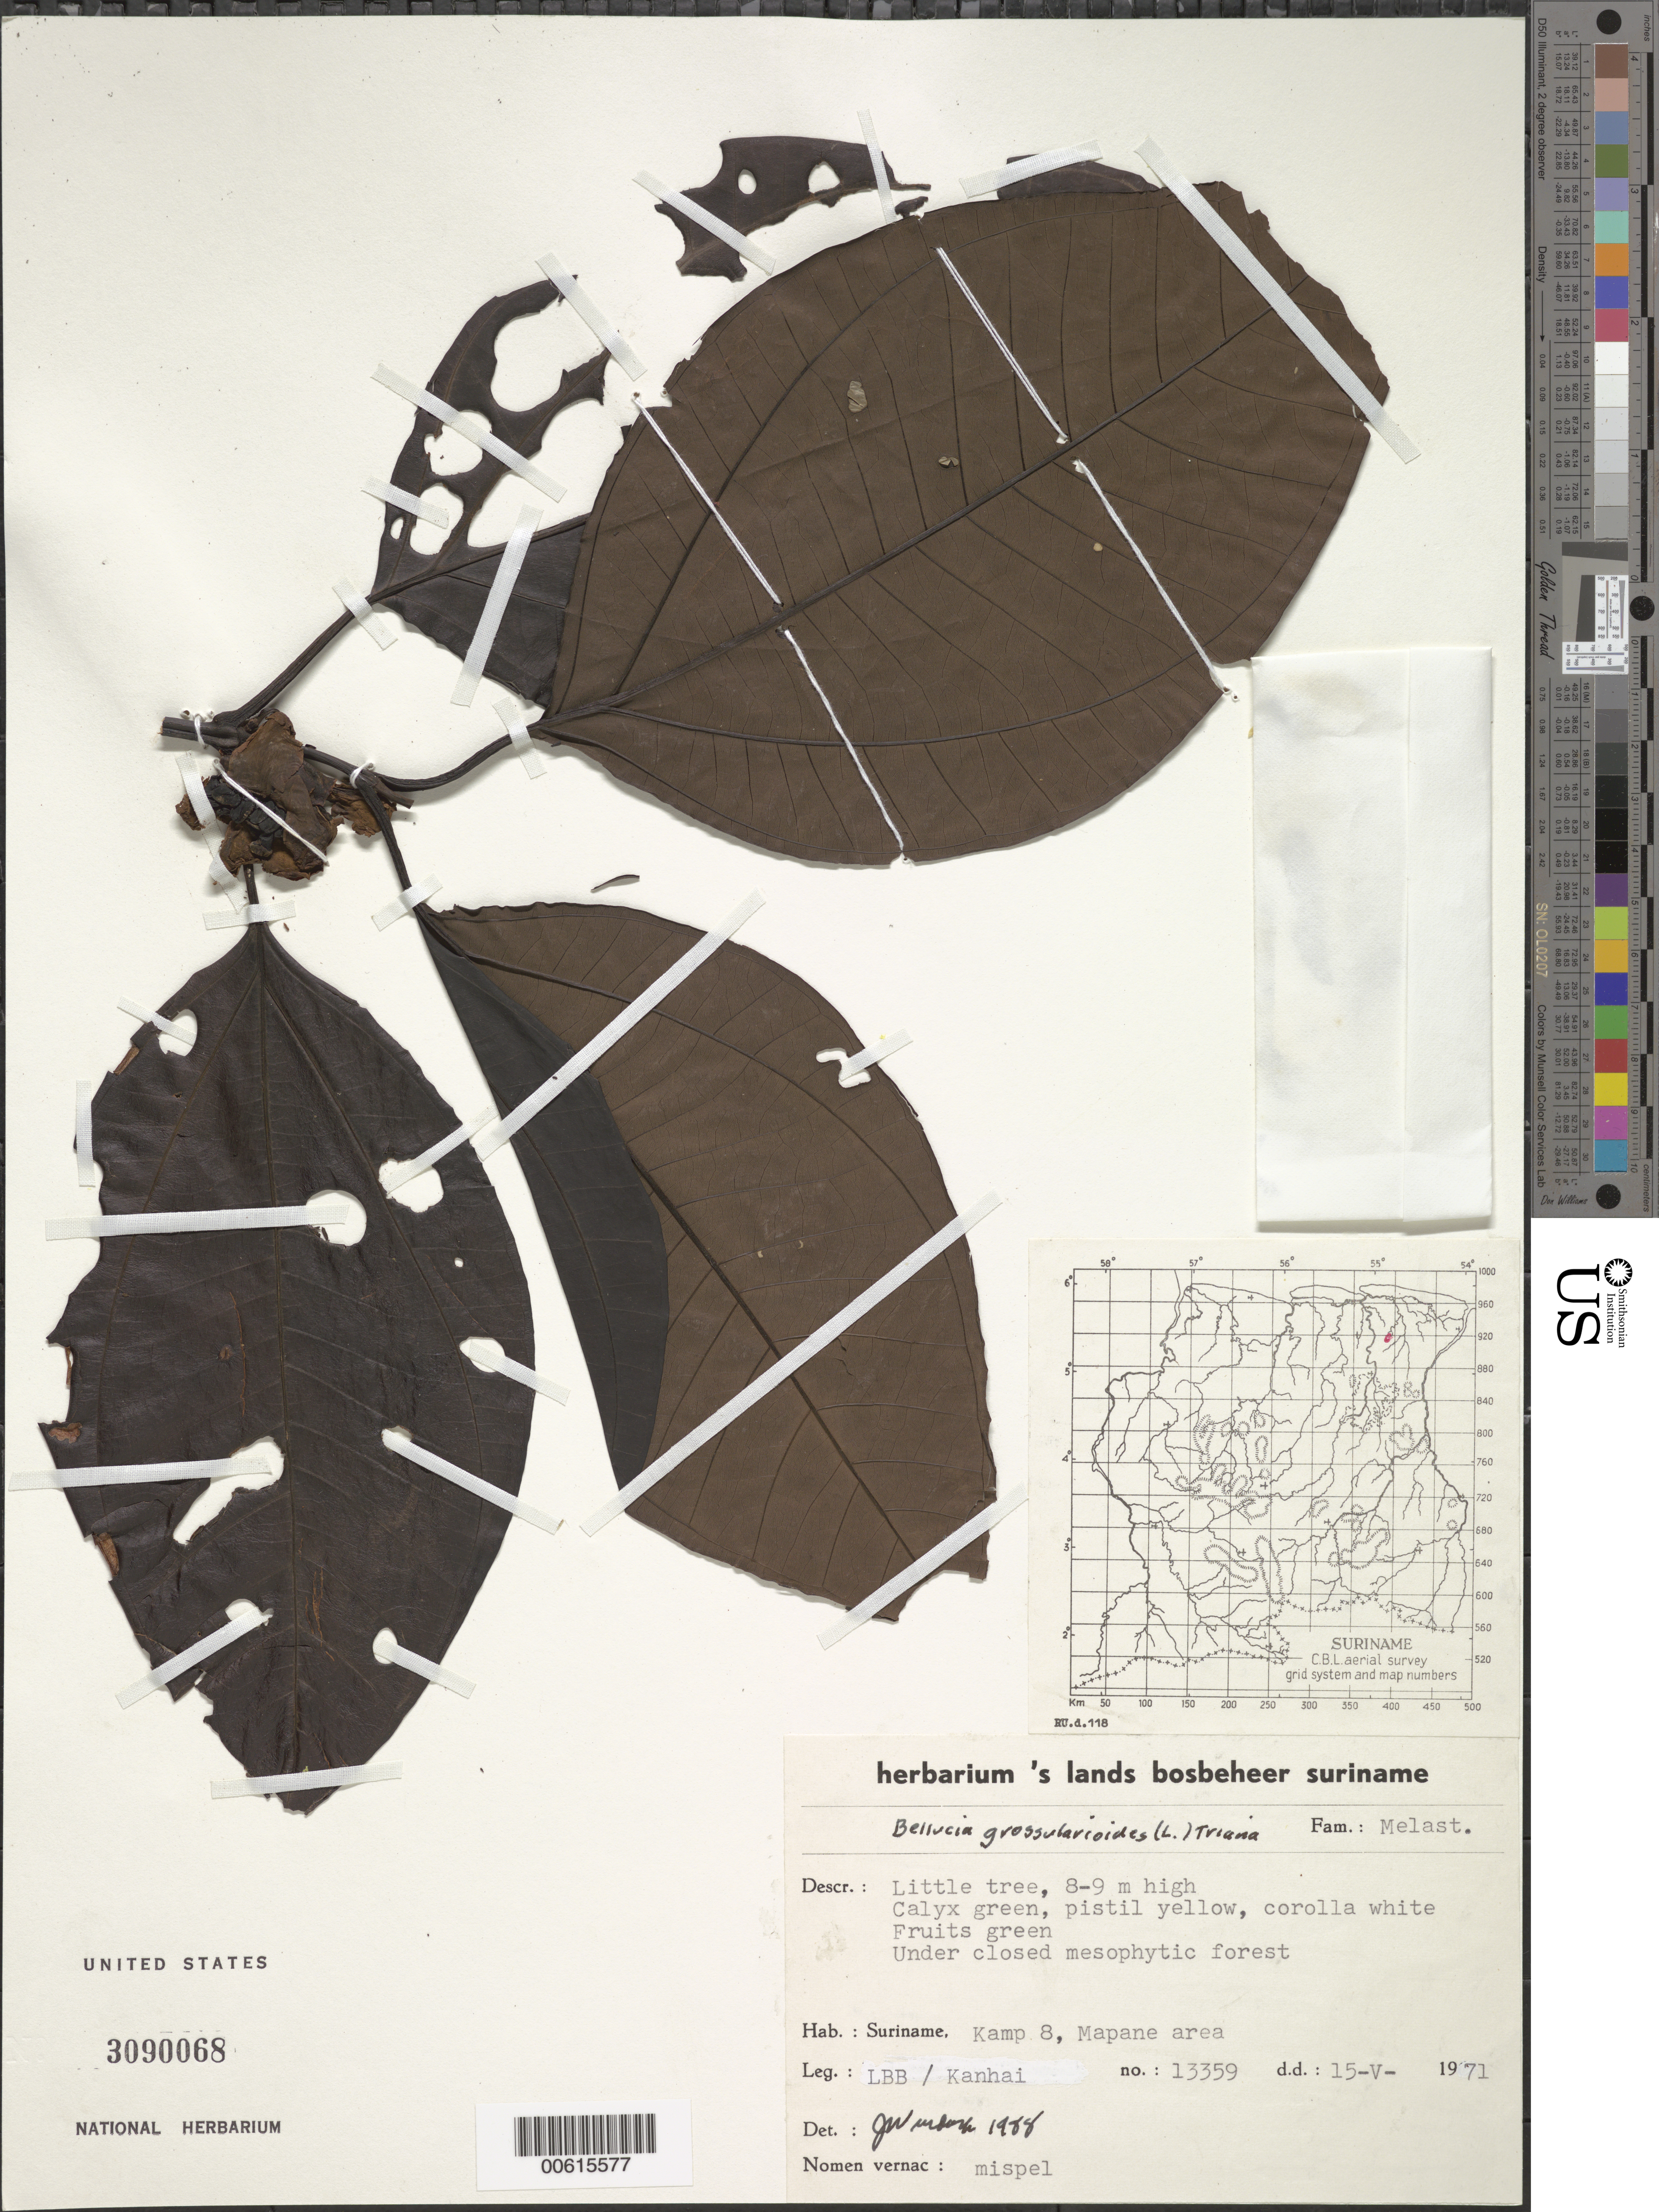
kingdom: Plantae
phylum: Tracheophyta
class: Magnoliopsida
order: Myrtales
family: Melastomataceae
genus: Bellucia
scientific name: Bellucia grossularioides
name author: (L.) Triana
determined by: Wurdack, John J., (US), US (UNITED STATES)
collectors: -. Kanhai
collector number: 13359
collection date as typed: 15-May-71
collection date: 1971-05-15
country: Suriname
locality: Mapane Kreek area, Kamp 8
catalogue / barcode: US 3090068